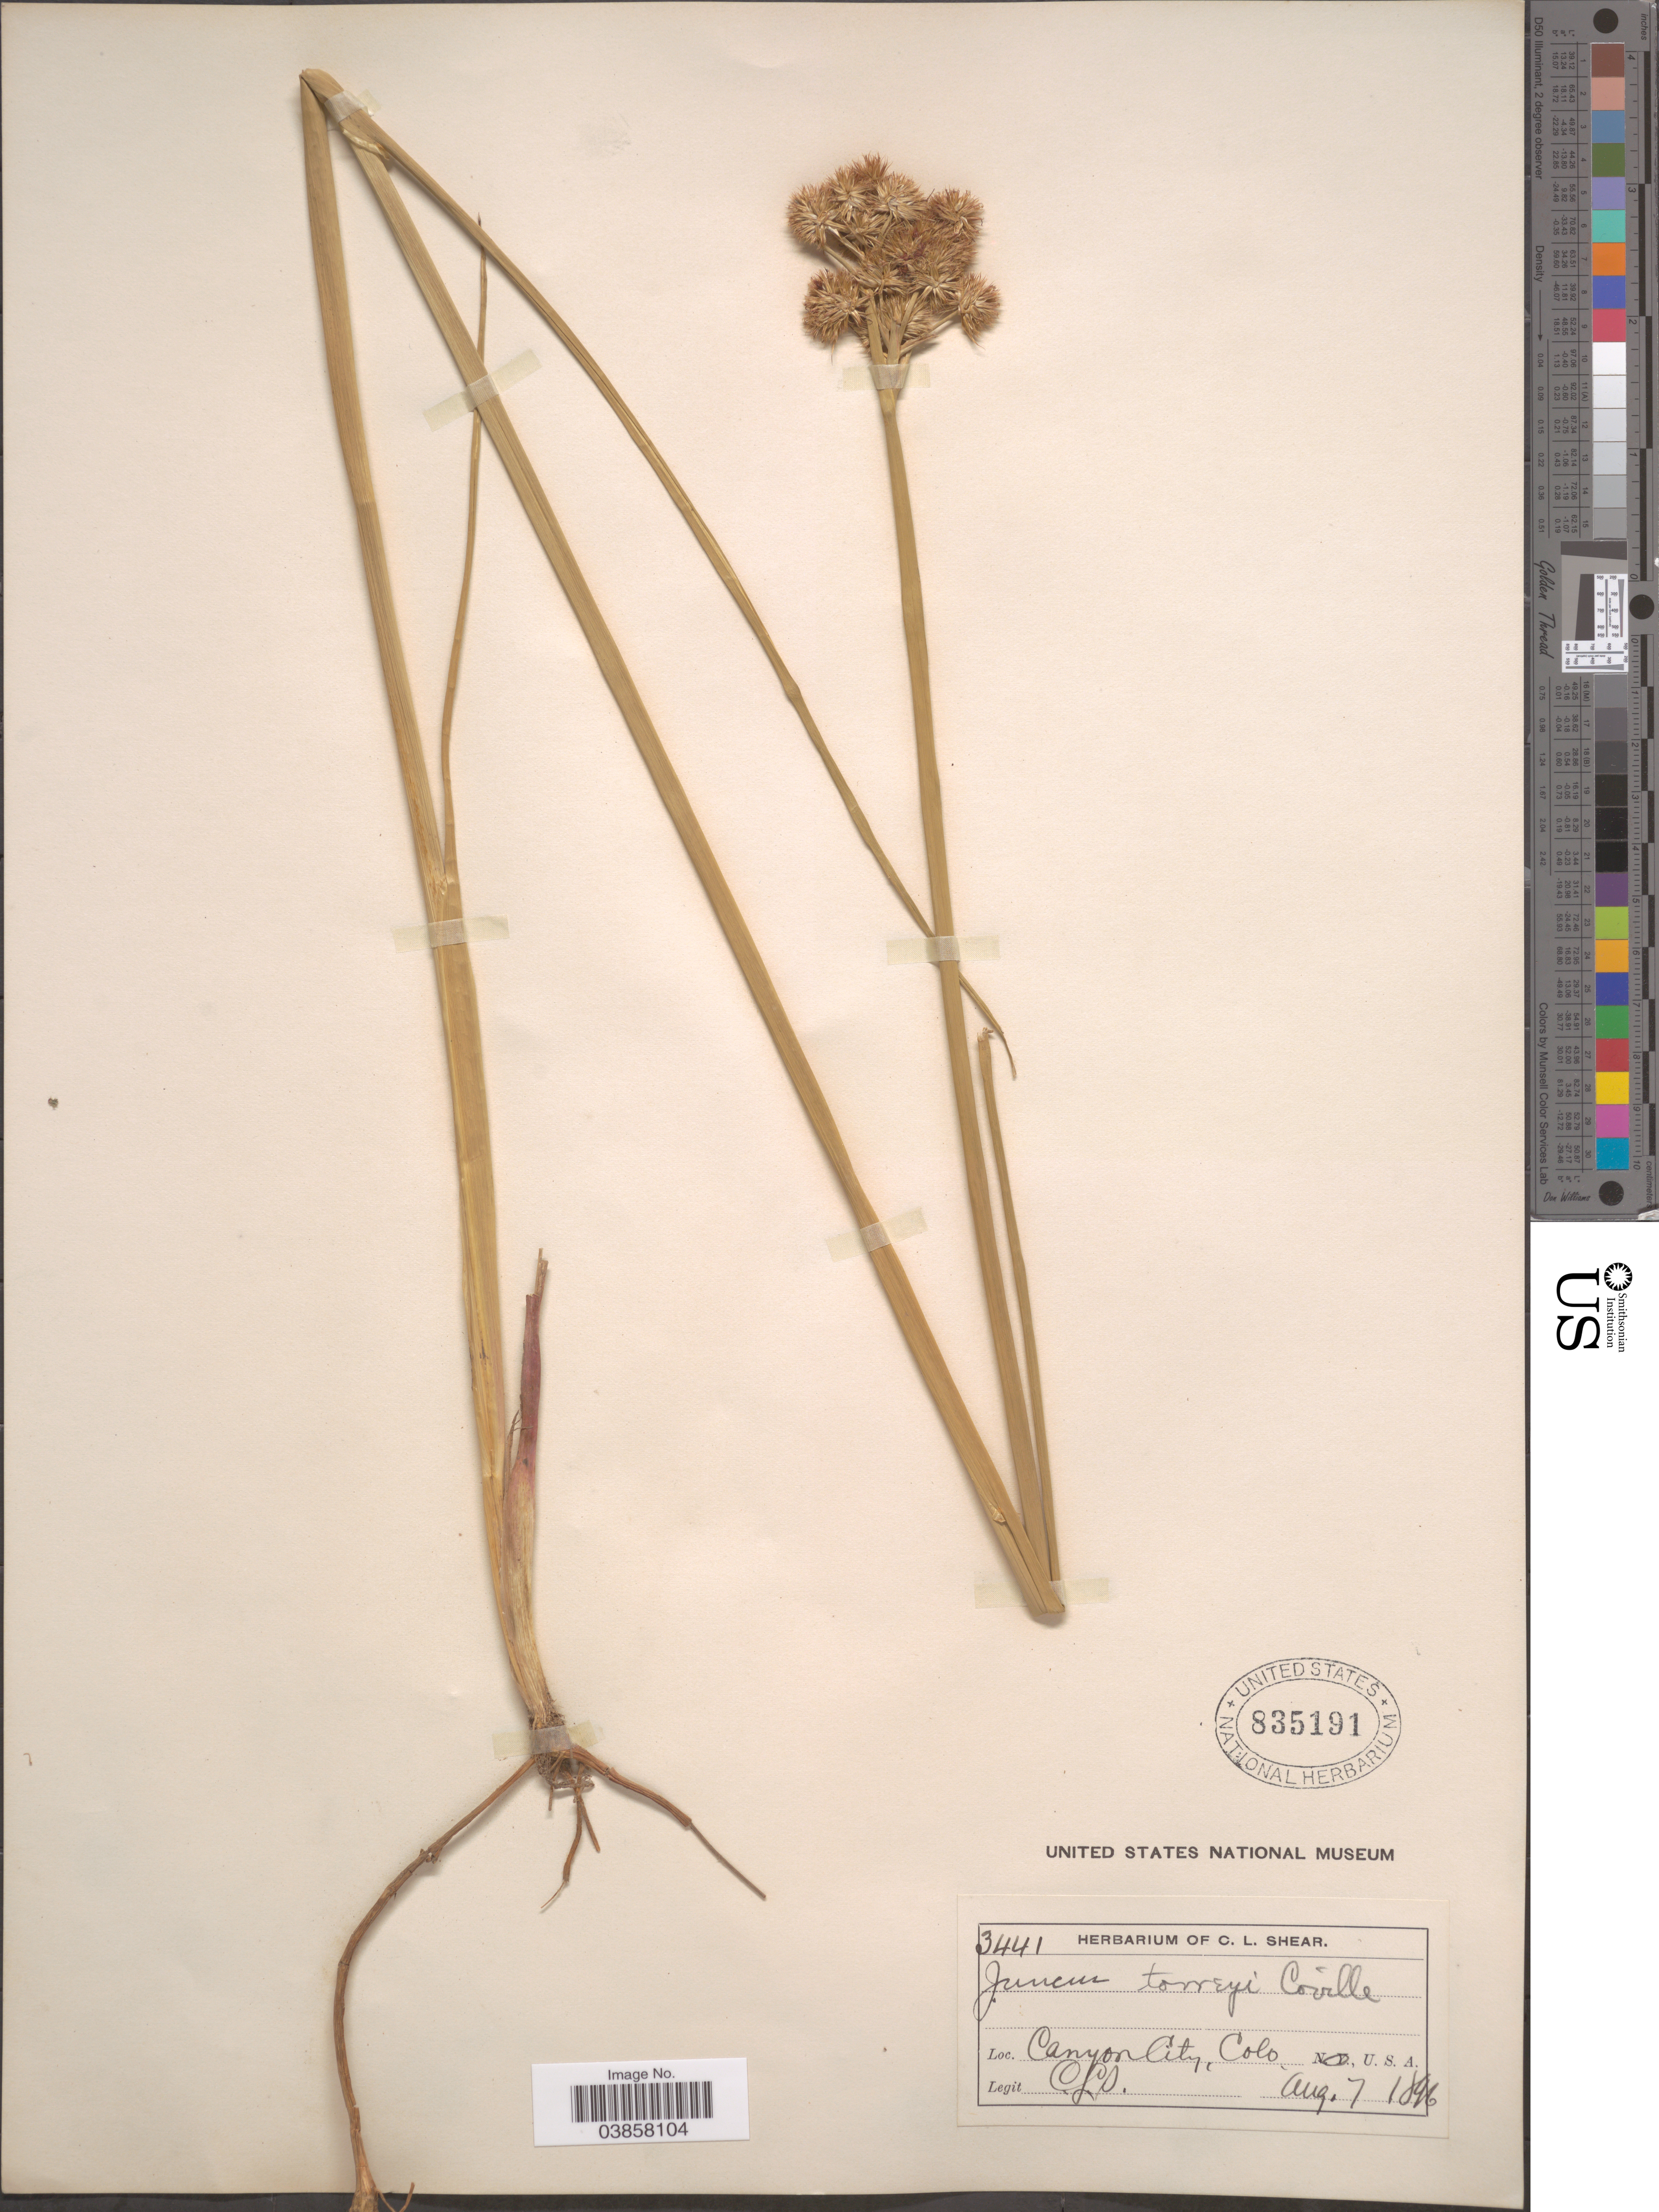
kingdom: Plantae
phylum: Tracheophyta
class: Liliopsida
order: Poales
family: Juncaceae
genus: Juncus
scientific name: Juncus torreyi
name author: Coville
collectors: C. L. Shear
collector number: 3441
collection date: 1896-08-07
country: United States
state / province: Colorado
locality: Canyon City.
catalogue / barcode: US 835191